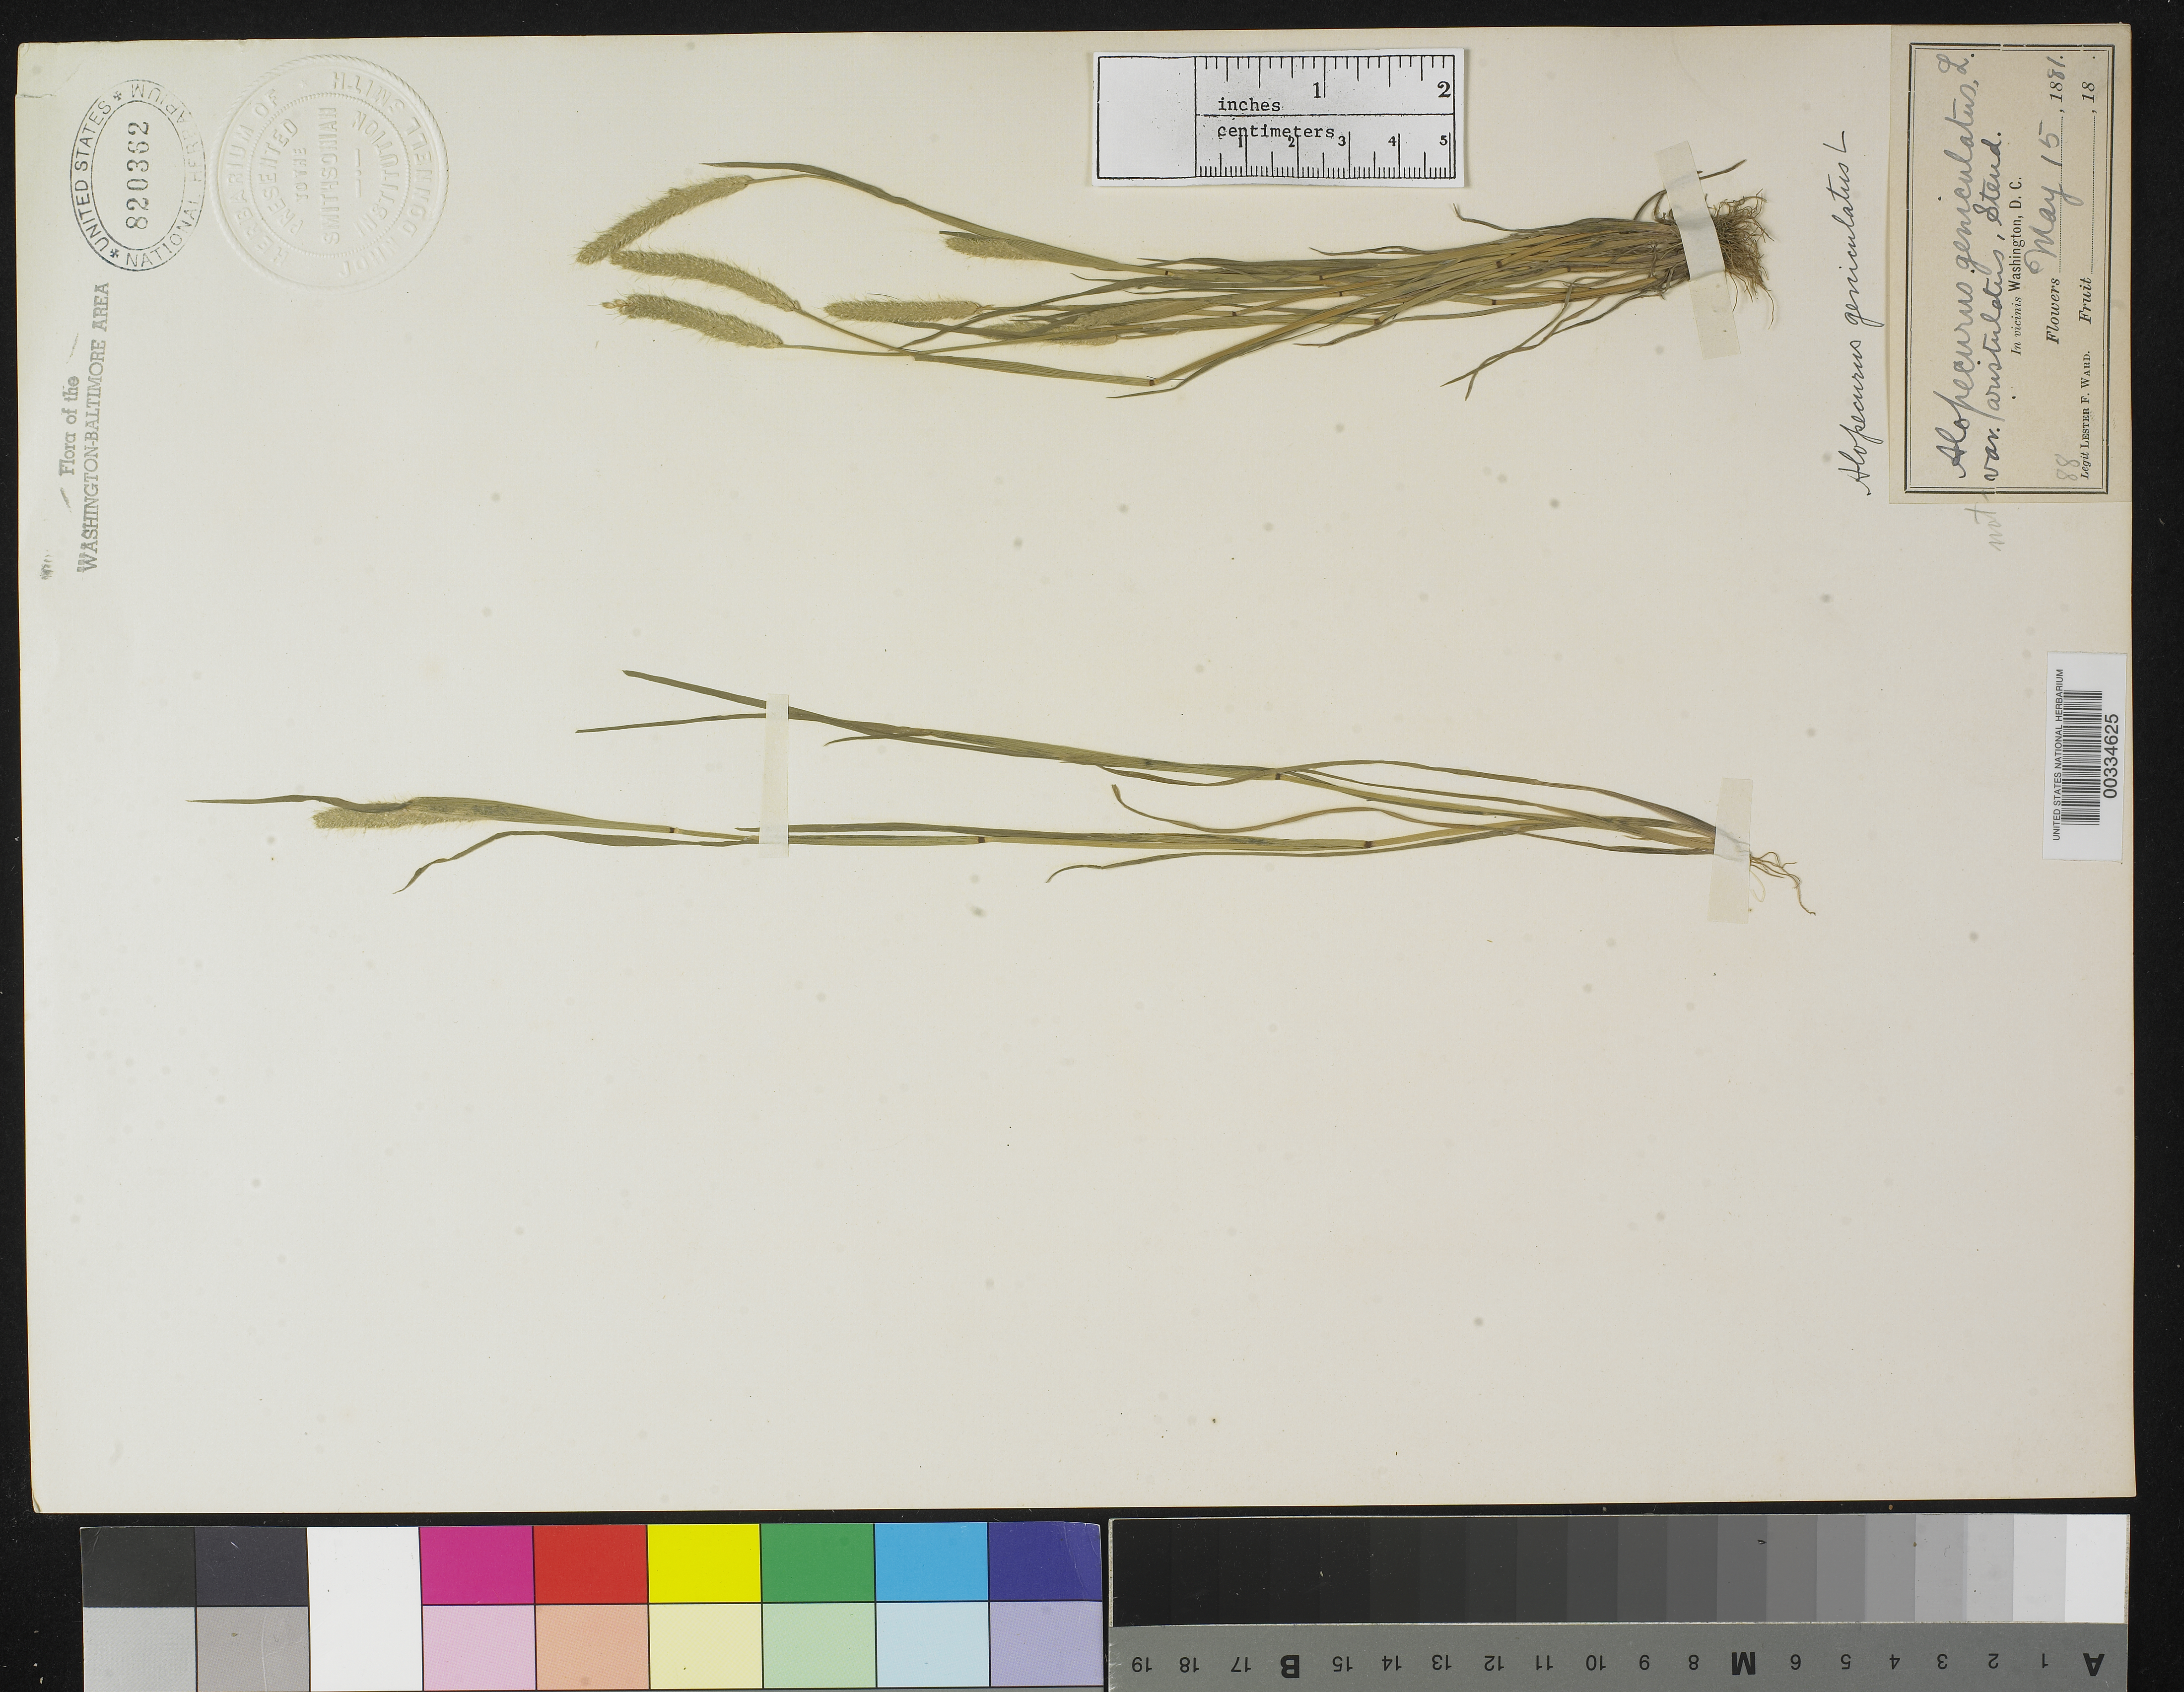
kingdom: Plantae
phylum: Tracheophyta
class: Liliopsida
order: Poales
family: Poaceae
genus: Alopecurus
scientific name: Alopecurus geniculatus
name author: L.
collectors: L. F. Ward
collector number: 88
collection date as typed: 15 May 1881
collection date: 1881-05-15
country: United States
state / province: District of Columbia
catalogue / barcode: US 820362